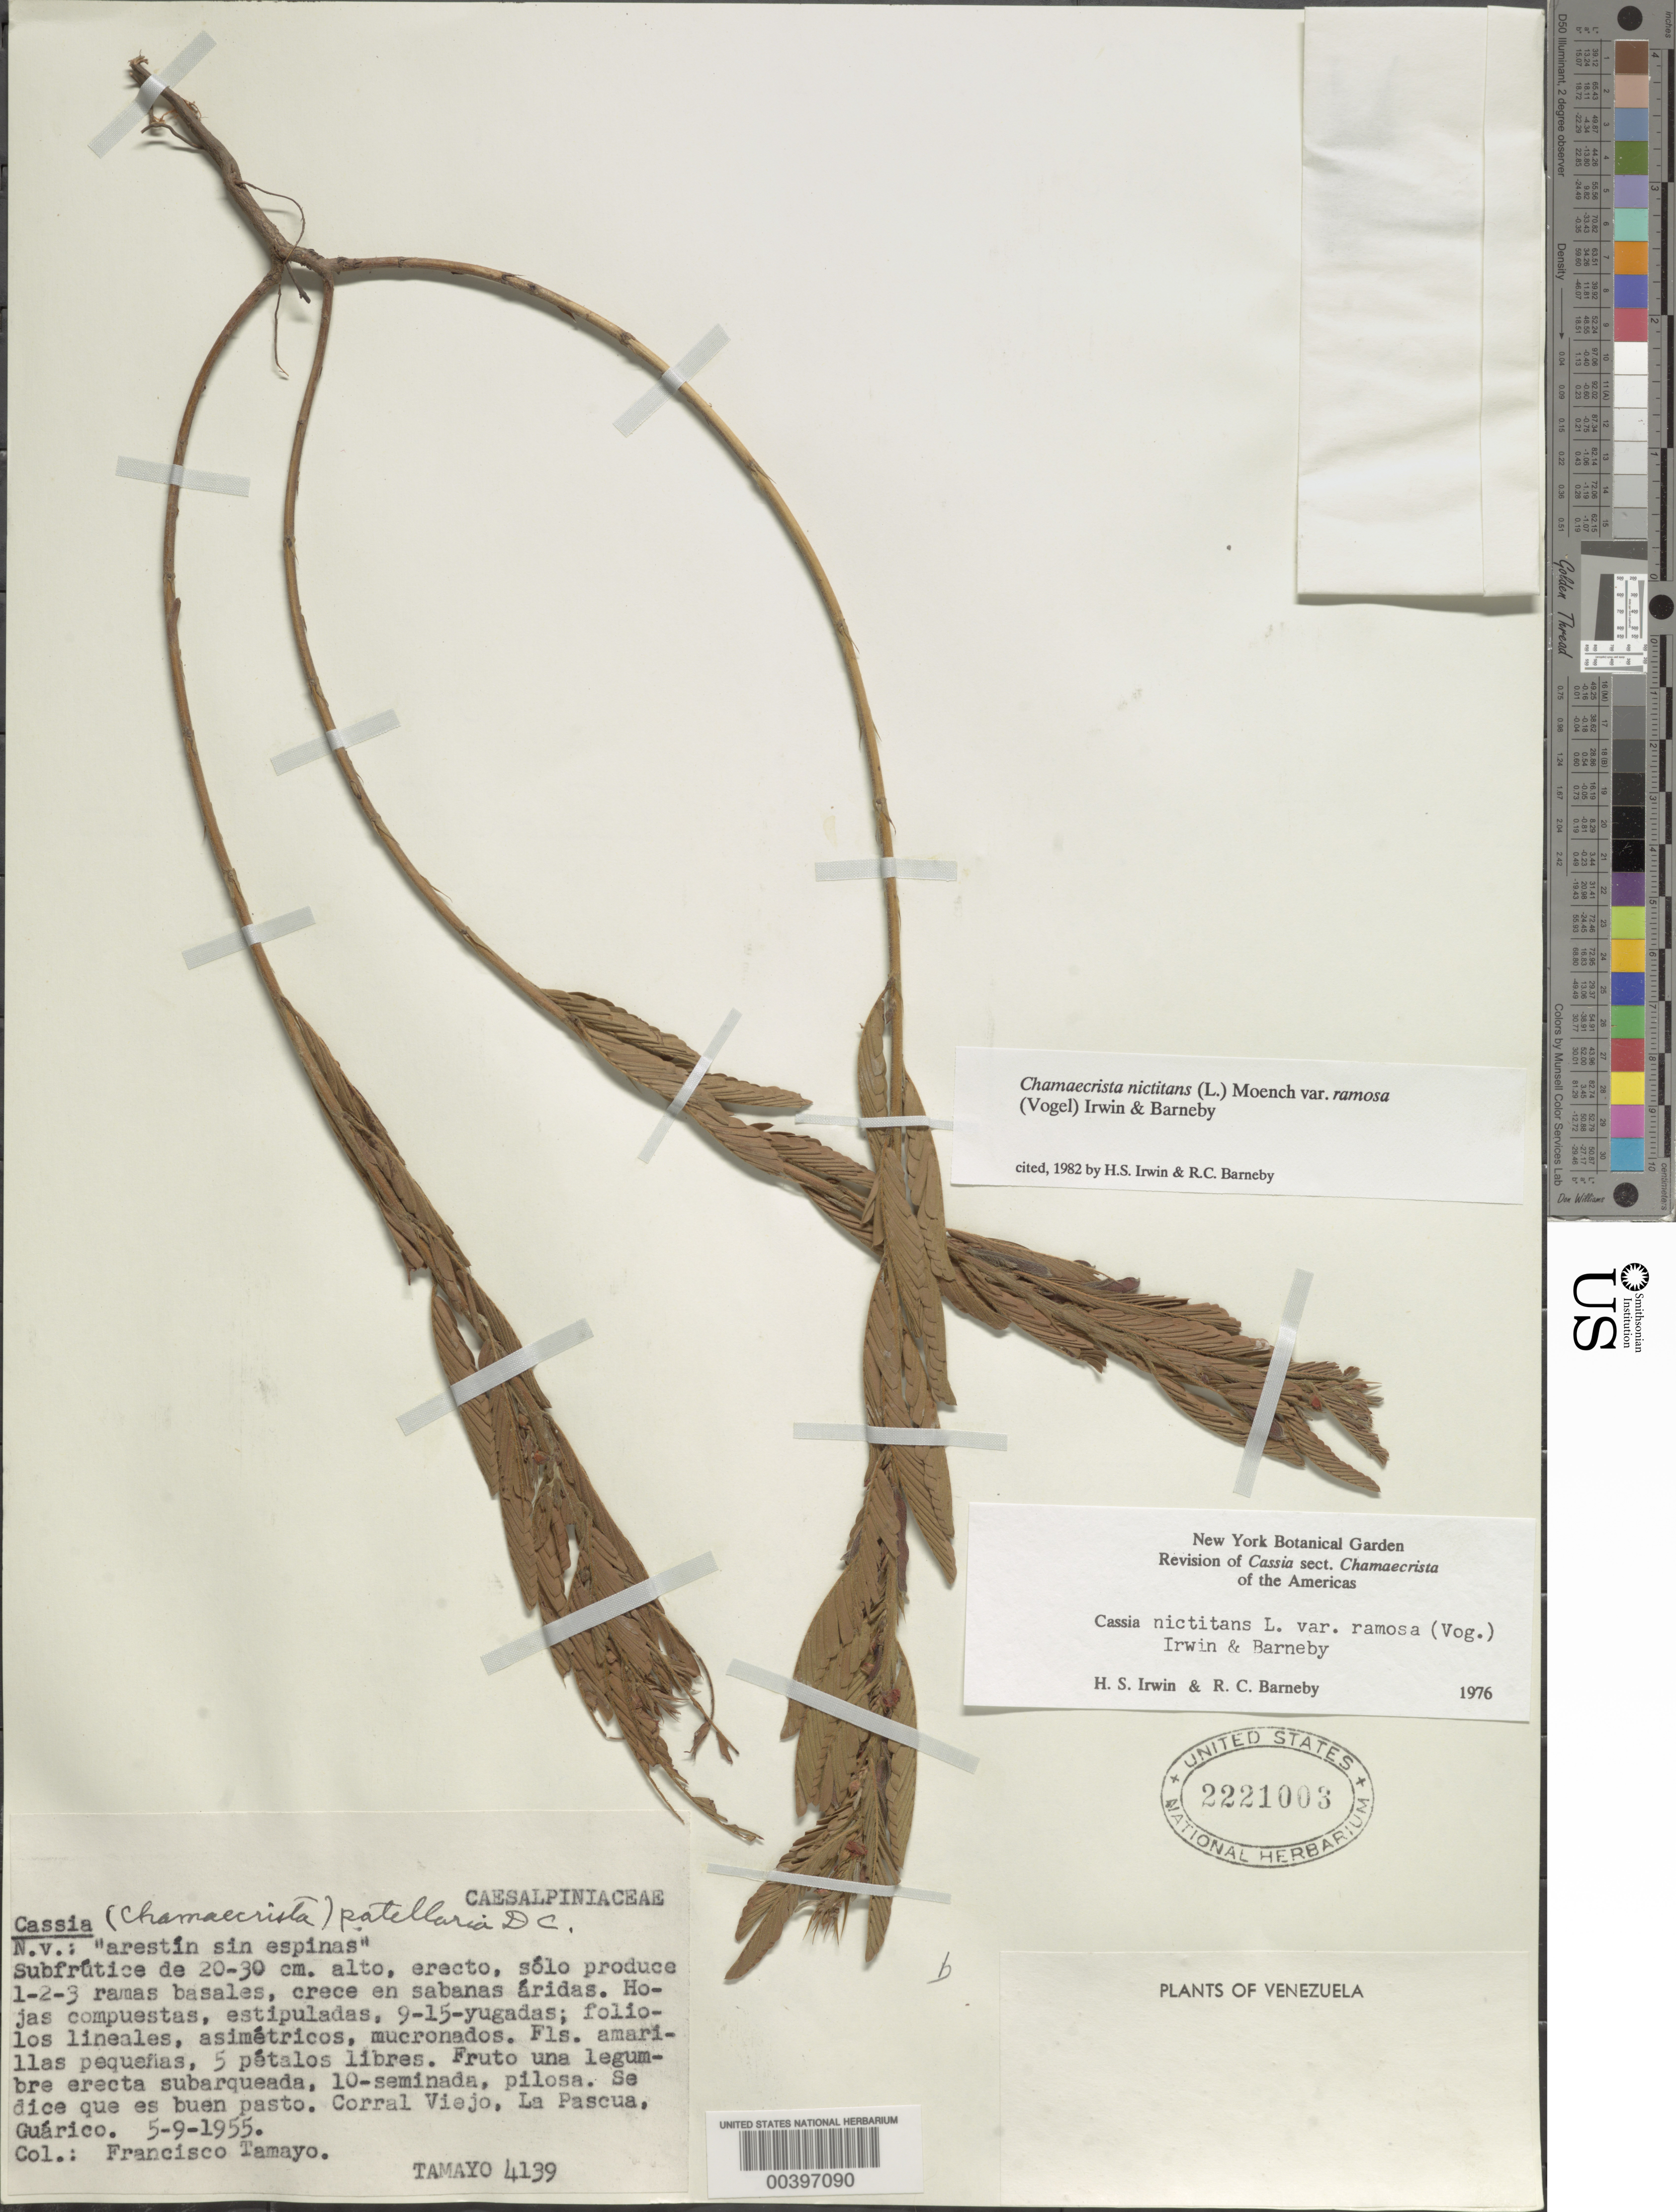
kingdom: Plantae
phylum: Tracheophyta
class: Magnoliopsida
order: Fabales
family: Fabaceae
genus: Chamaecrista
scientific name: Chamaecrista nictitans var. ramosa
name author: (Vogel) H.S. Irwin & Barneby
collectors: F. Tamayo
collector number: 4139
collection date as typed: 05 Sep 1955 or 09 May 1955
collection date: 1955-05-09 or 1955-09-05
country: Venezuela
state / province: Guárico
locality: Corral viejo, la pascua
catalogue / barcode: US 2221003